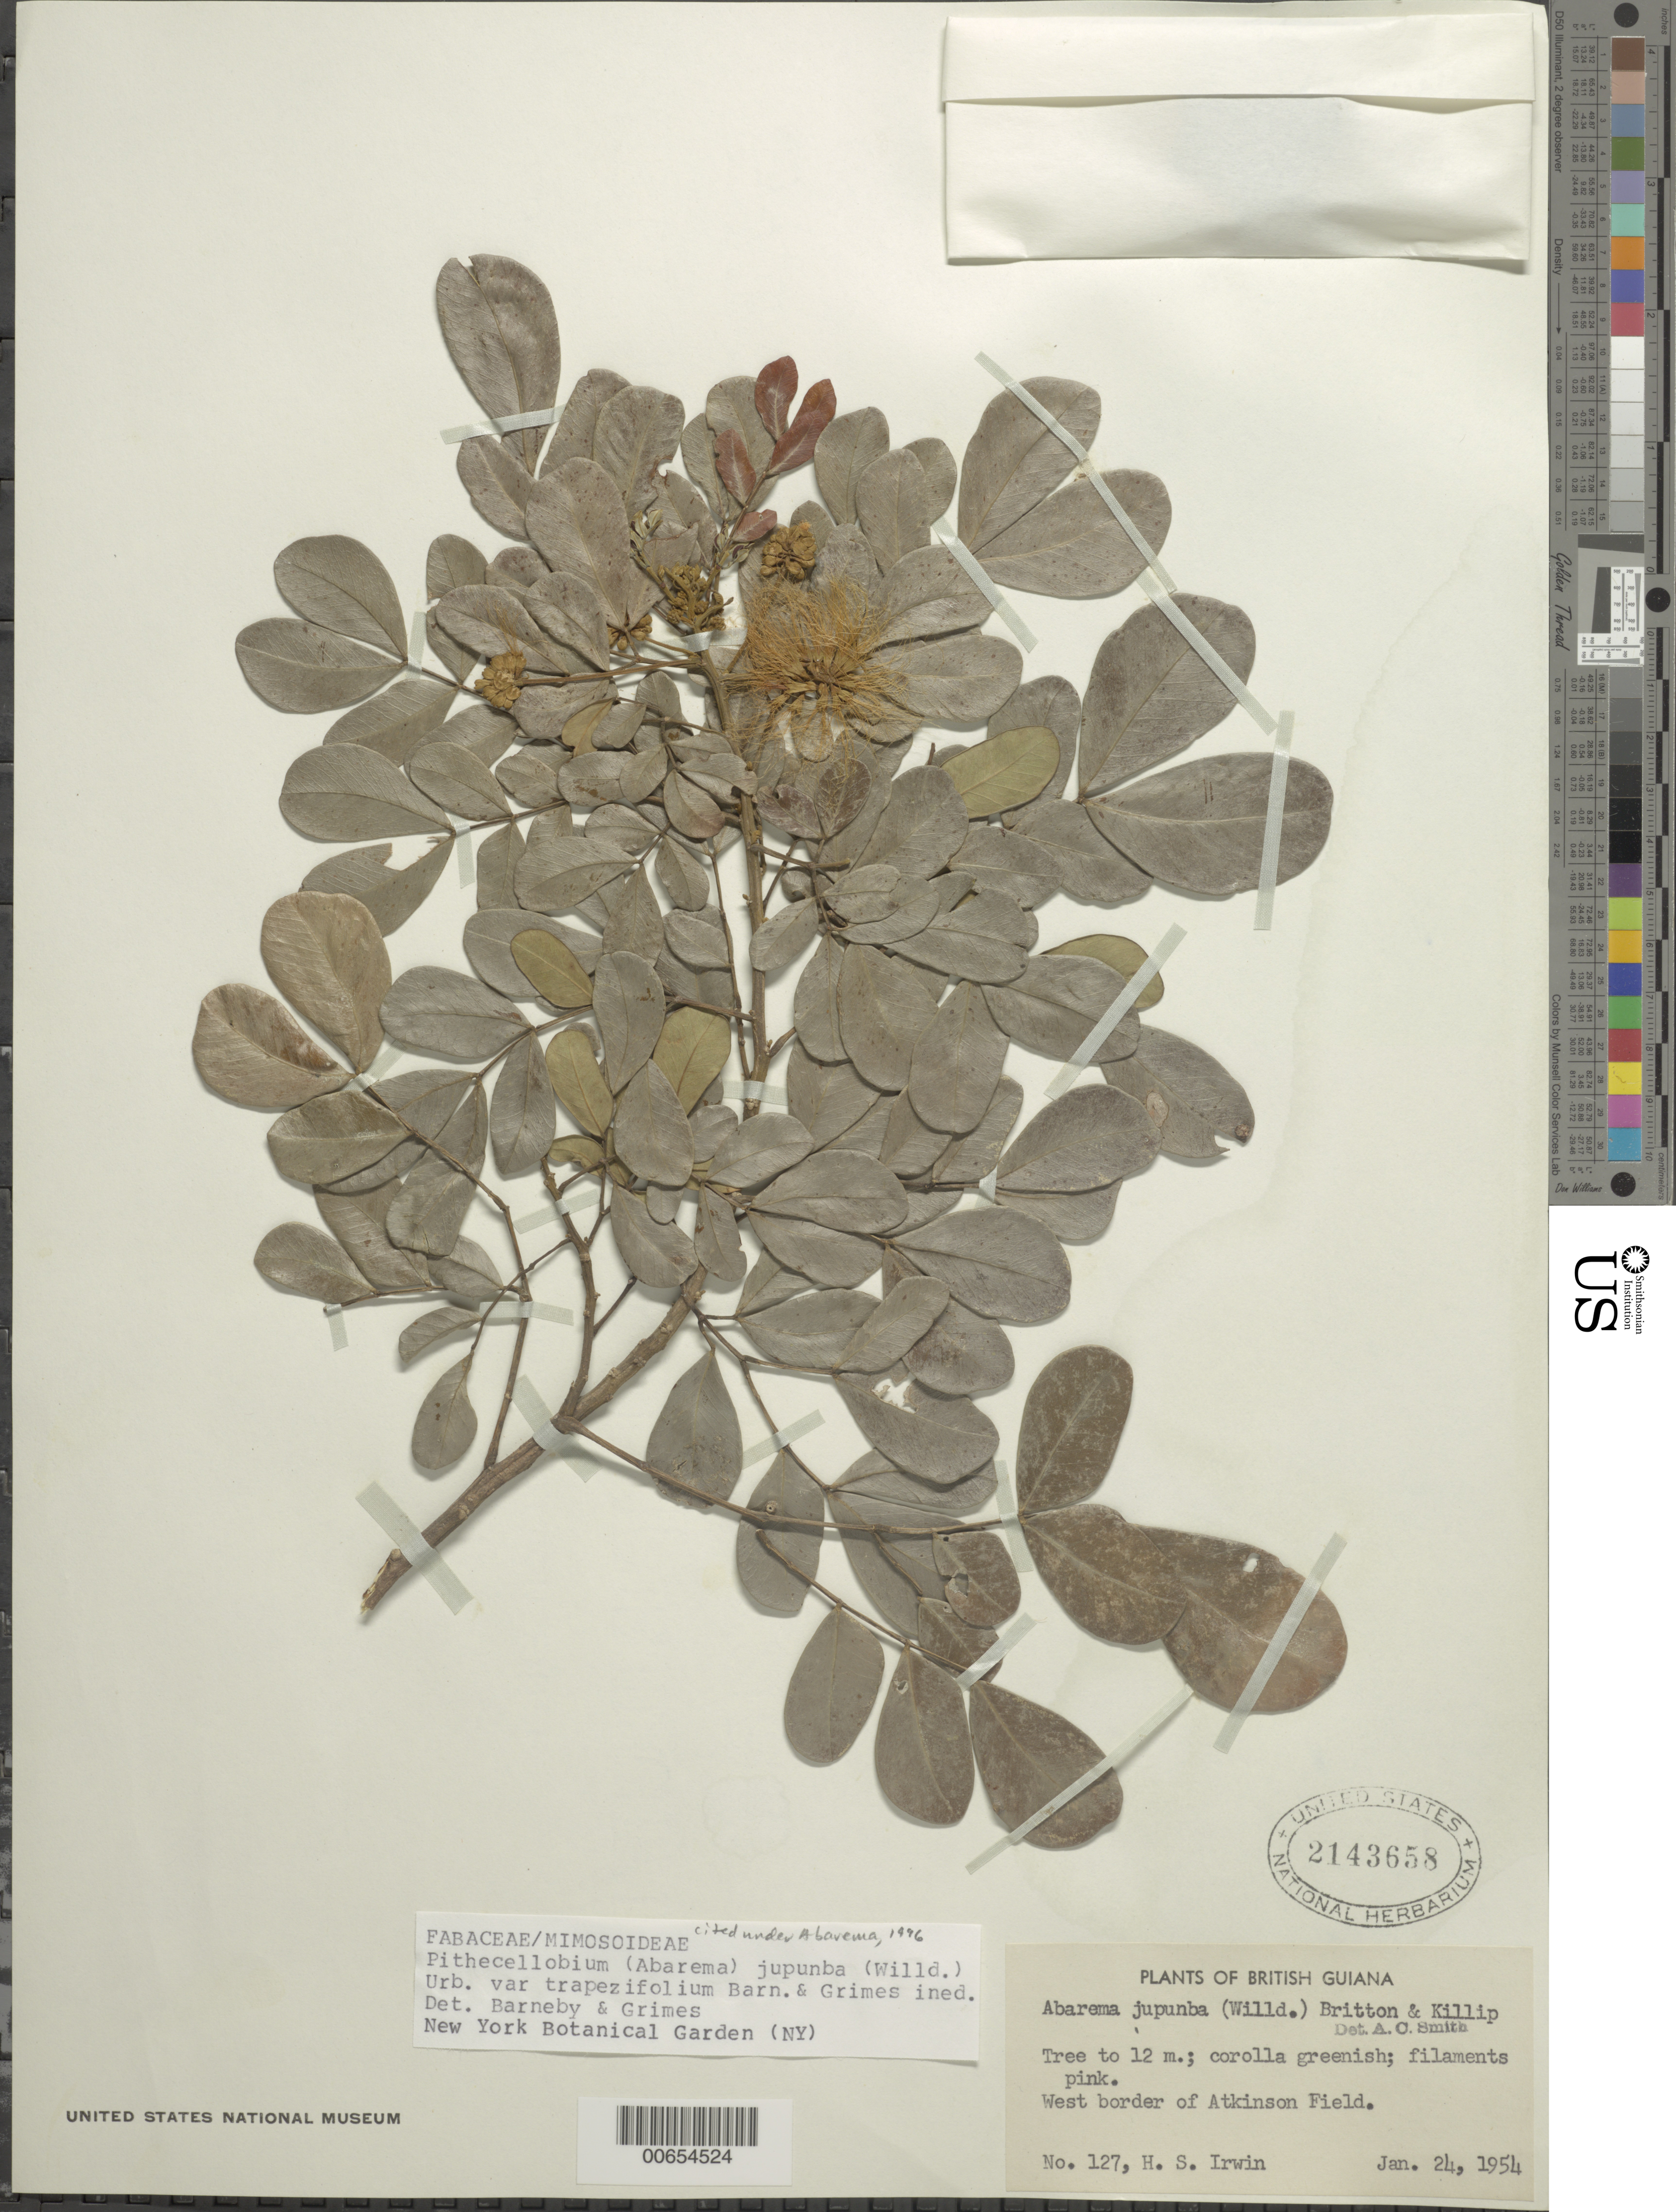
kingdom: Plantae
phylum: Tracheophyta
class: Magnoliopsida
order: Fabales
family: Fabaceae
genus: Jupunba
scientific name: Jupunba trapezifolia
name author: (Vahl) Moldenke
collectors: H. Irwin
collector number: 127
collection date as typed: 24-Jan-54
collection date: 1954-01-24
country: Guyana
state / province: Demerara-Mahaica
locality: Atkinson Field, W border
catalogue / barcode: US 2143658